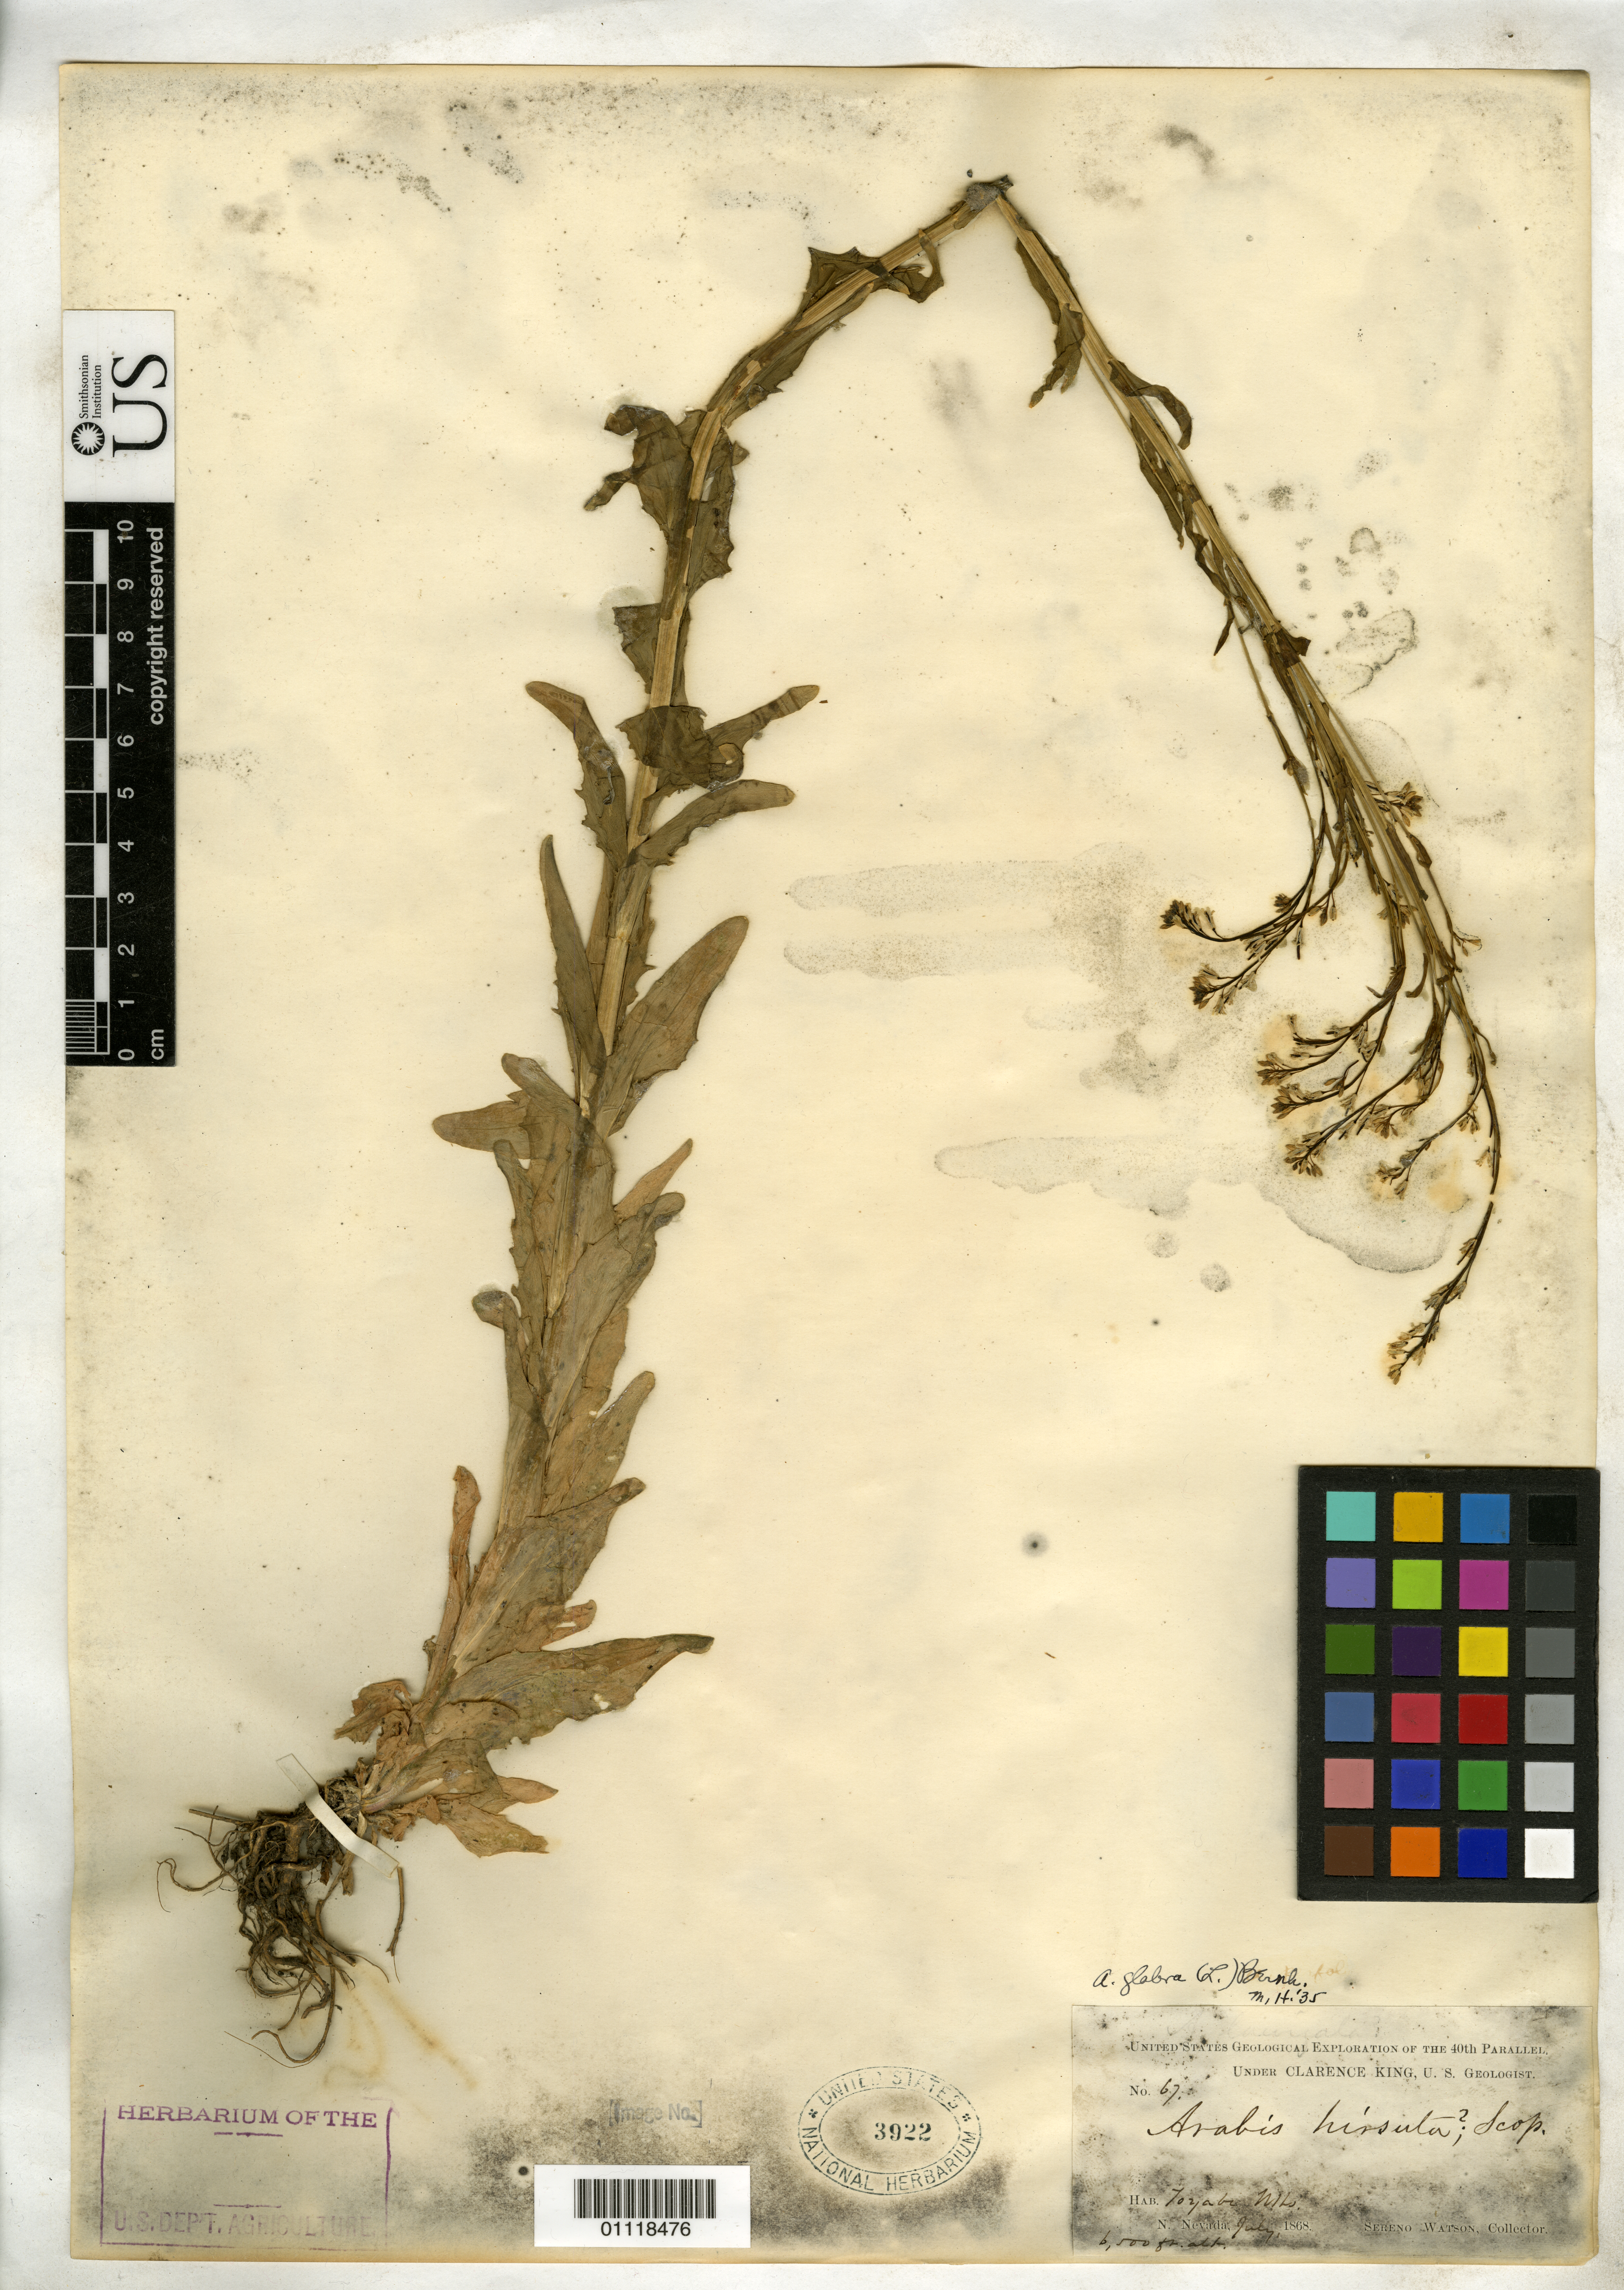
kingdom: Plantae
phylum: Tracheophyta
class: Magnoliopsida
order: Brassicales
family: Brassicaceae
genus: Turritis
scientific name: Turritis glabra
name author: L.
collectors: S. Watson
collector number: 67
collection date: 1868-07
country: United States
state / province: Nevada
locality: Toiyabe Mts.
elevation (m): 1981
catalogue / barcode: US 3922